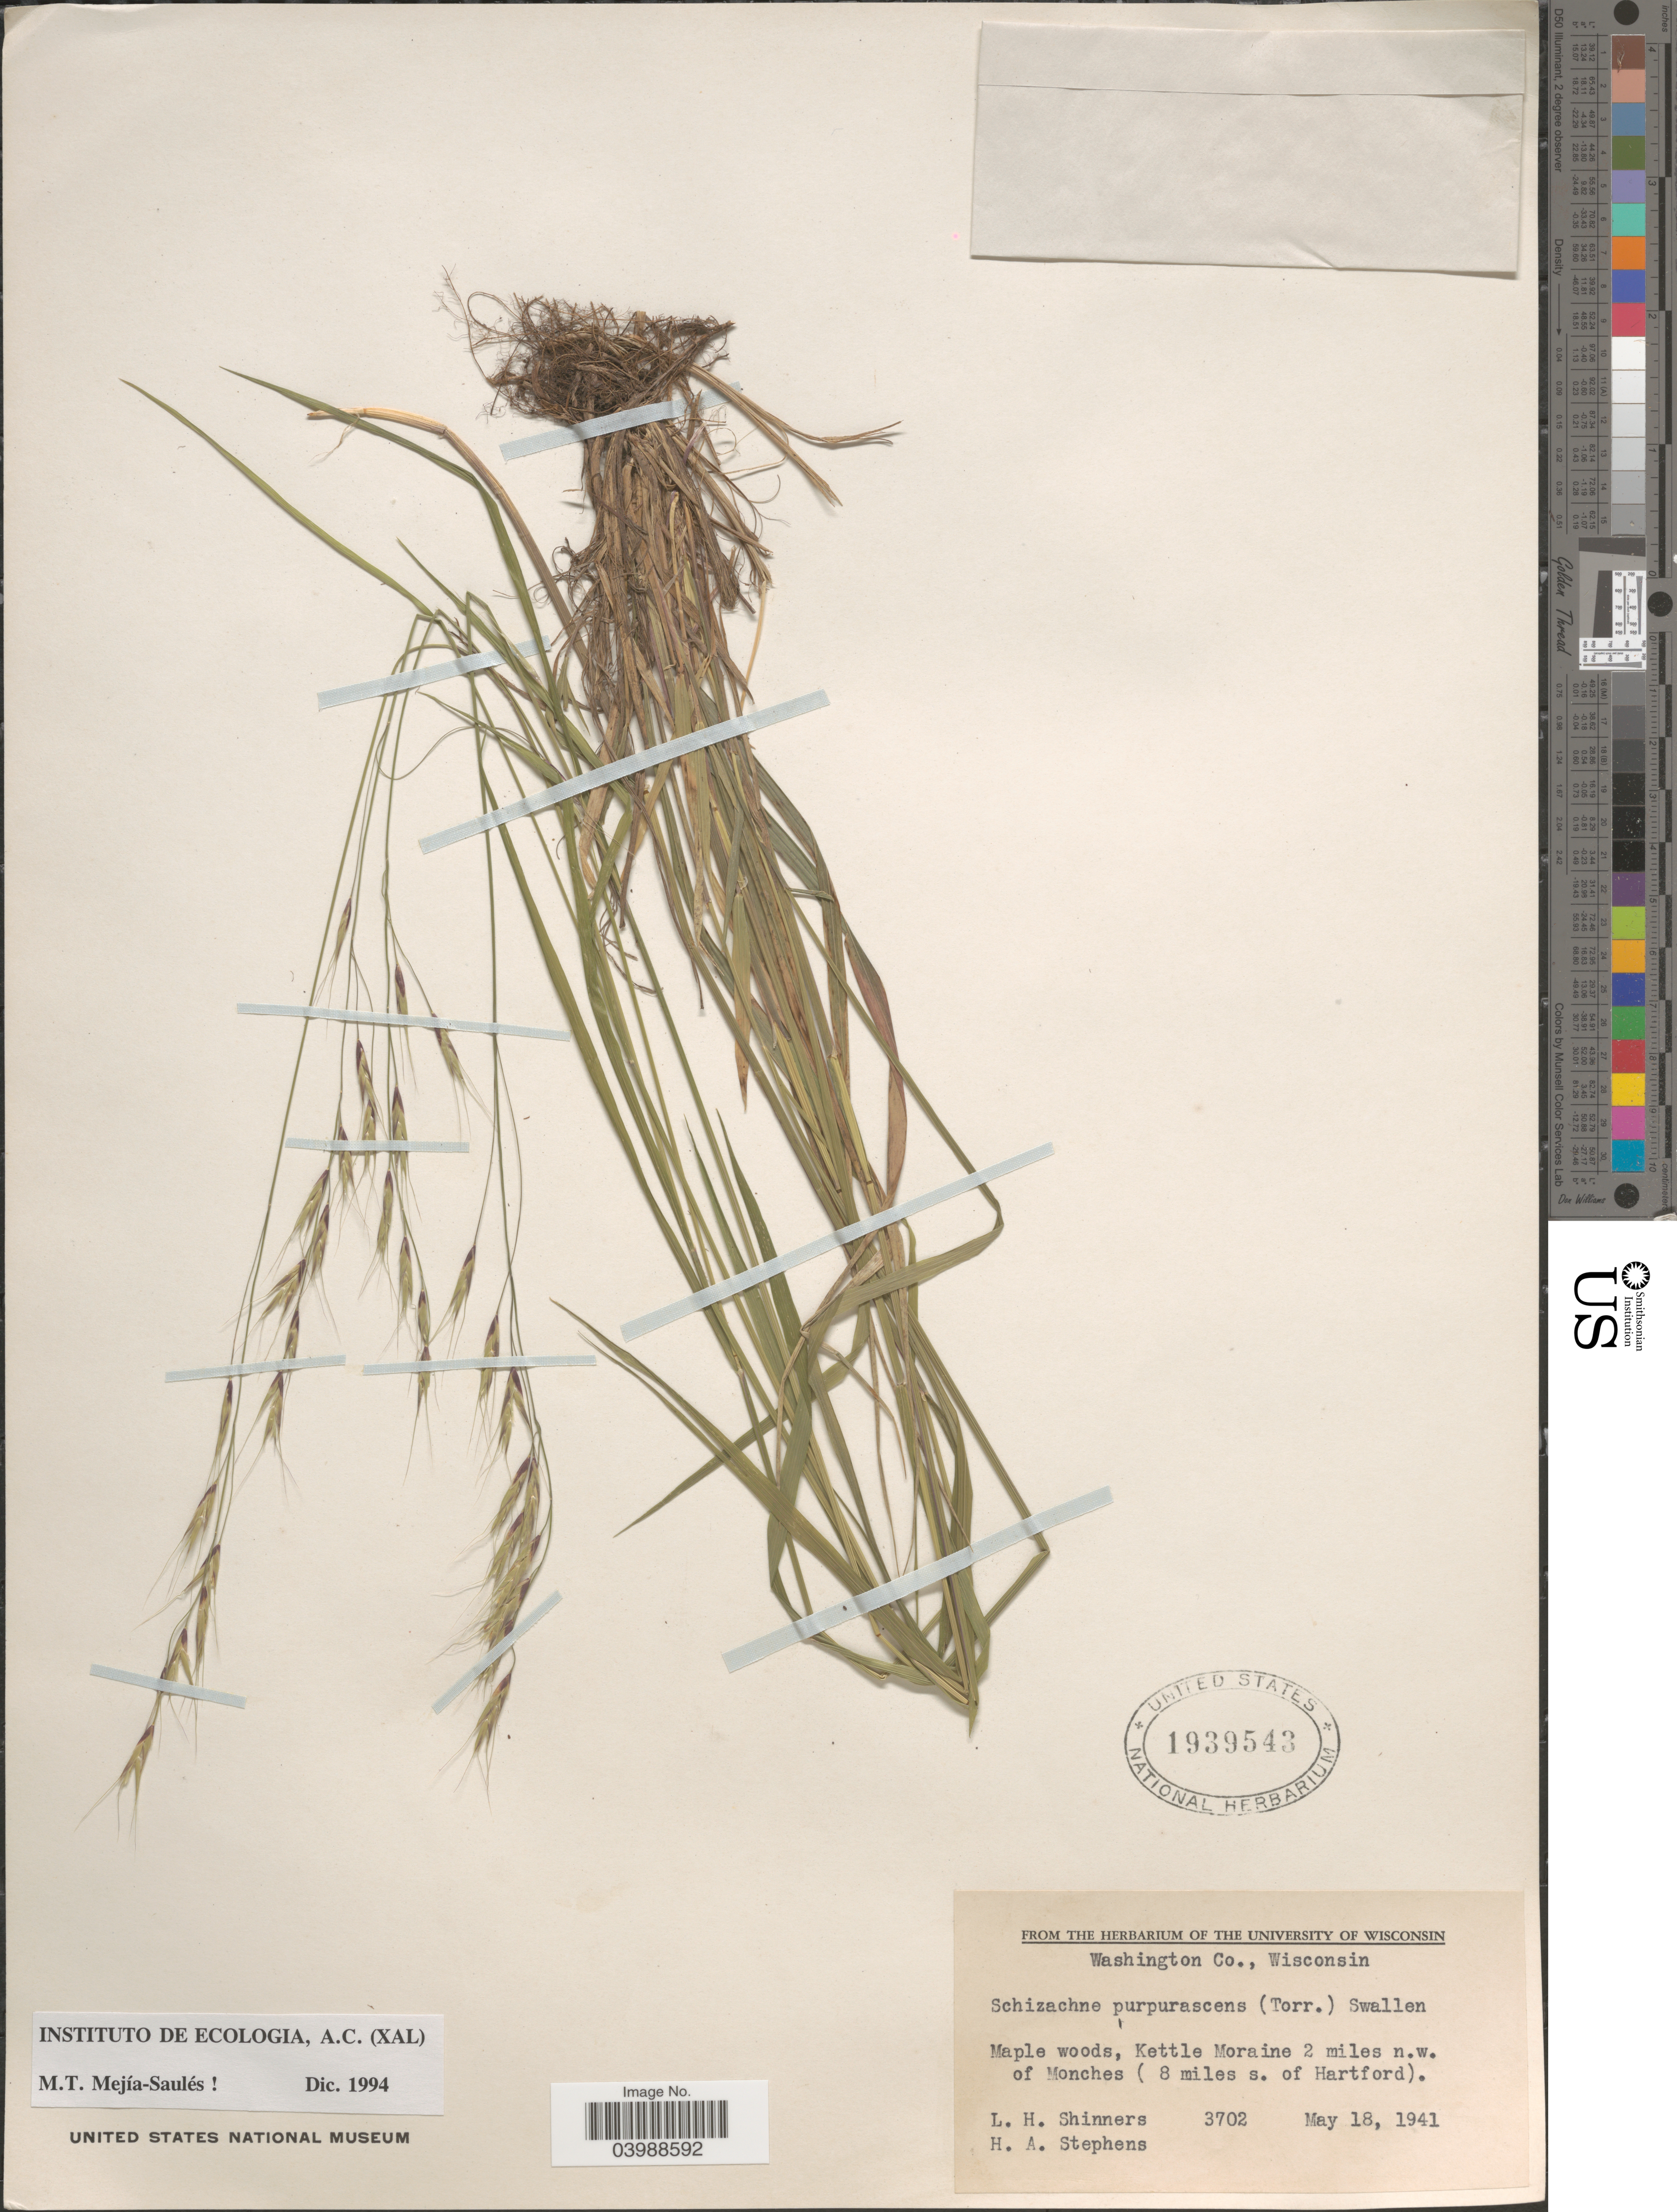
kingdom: Plantae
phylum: Tracheophyta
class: Liliopsida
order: Poales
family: Poaceae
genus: Schizachne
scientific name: Schizachne purpurascens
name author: (Torr.) Swallen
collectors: L. H. Shinners & H. Stephens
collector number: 3702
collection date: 1941-05-18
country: United States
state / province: Wisconsin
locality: Washington Co. Kettle Moraine 2 miles n.w. of Monches (8 miles s. of Hartford).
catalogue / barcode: US 1939543